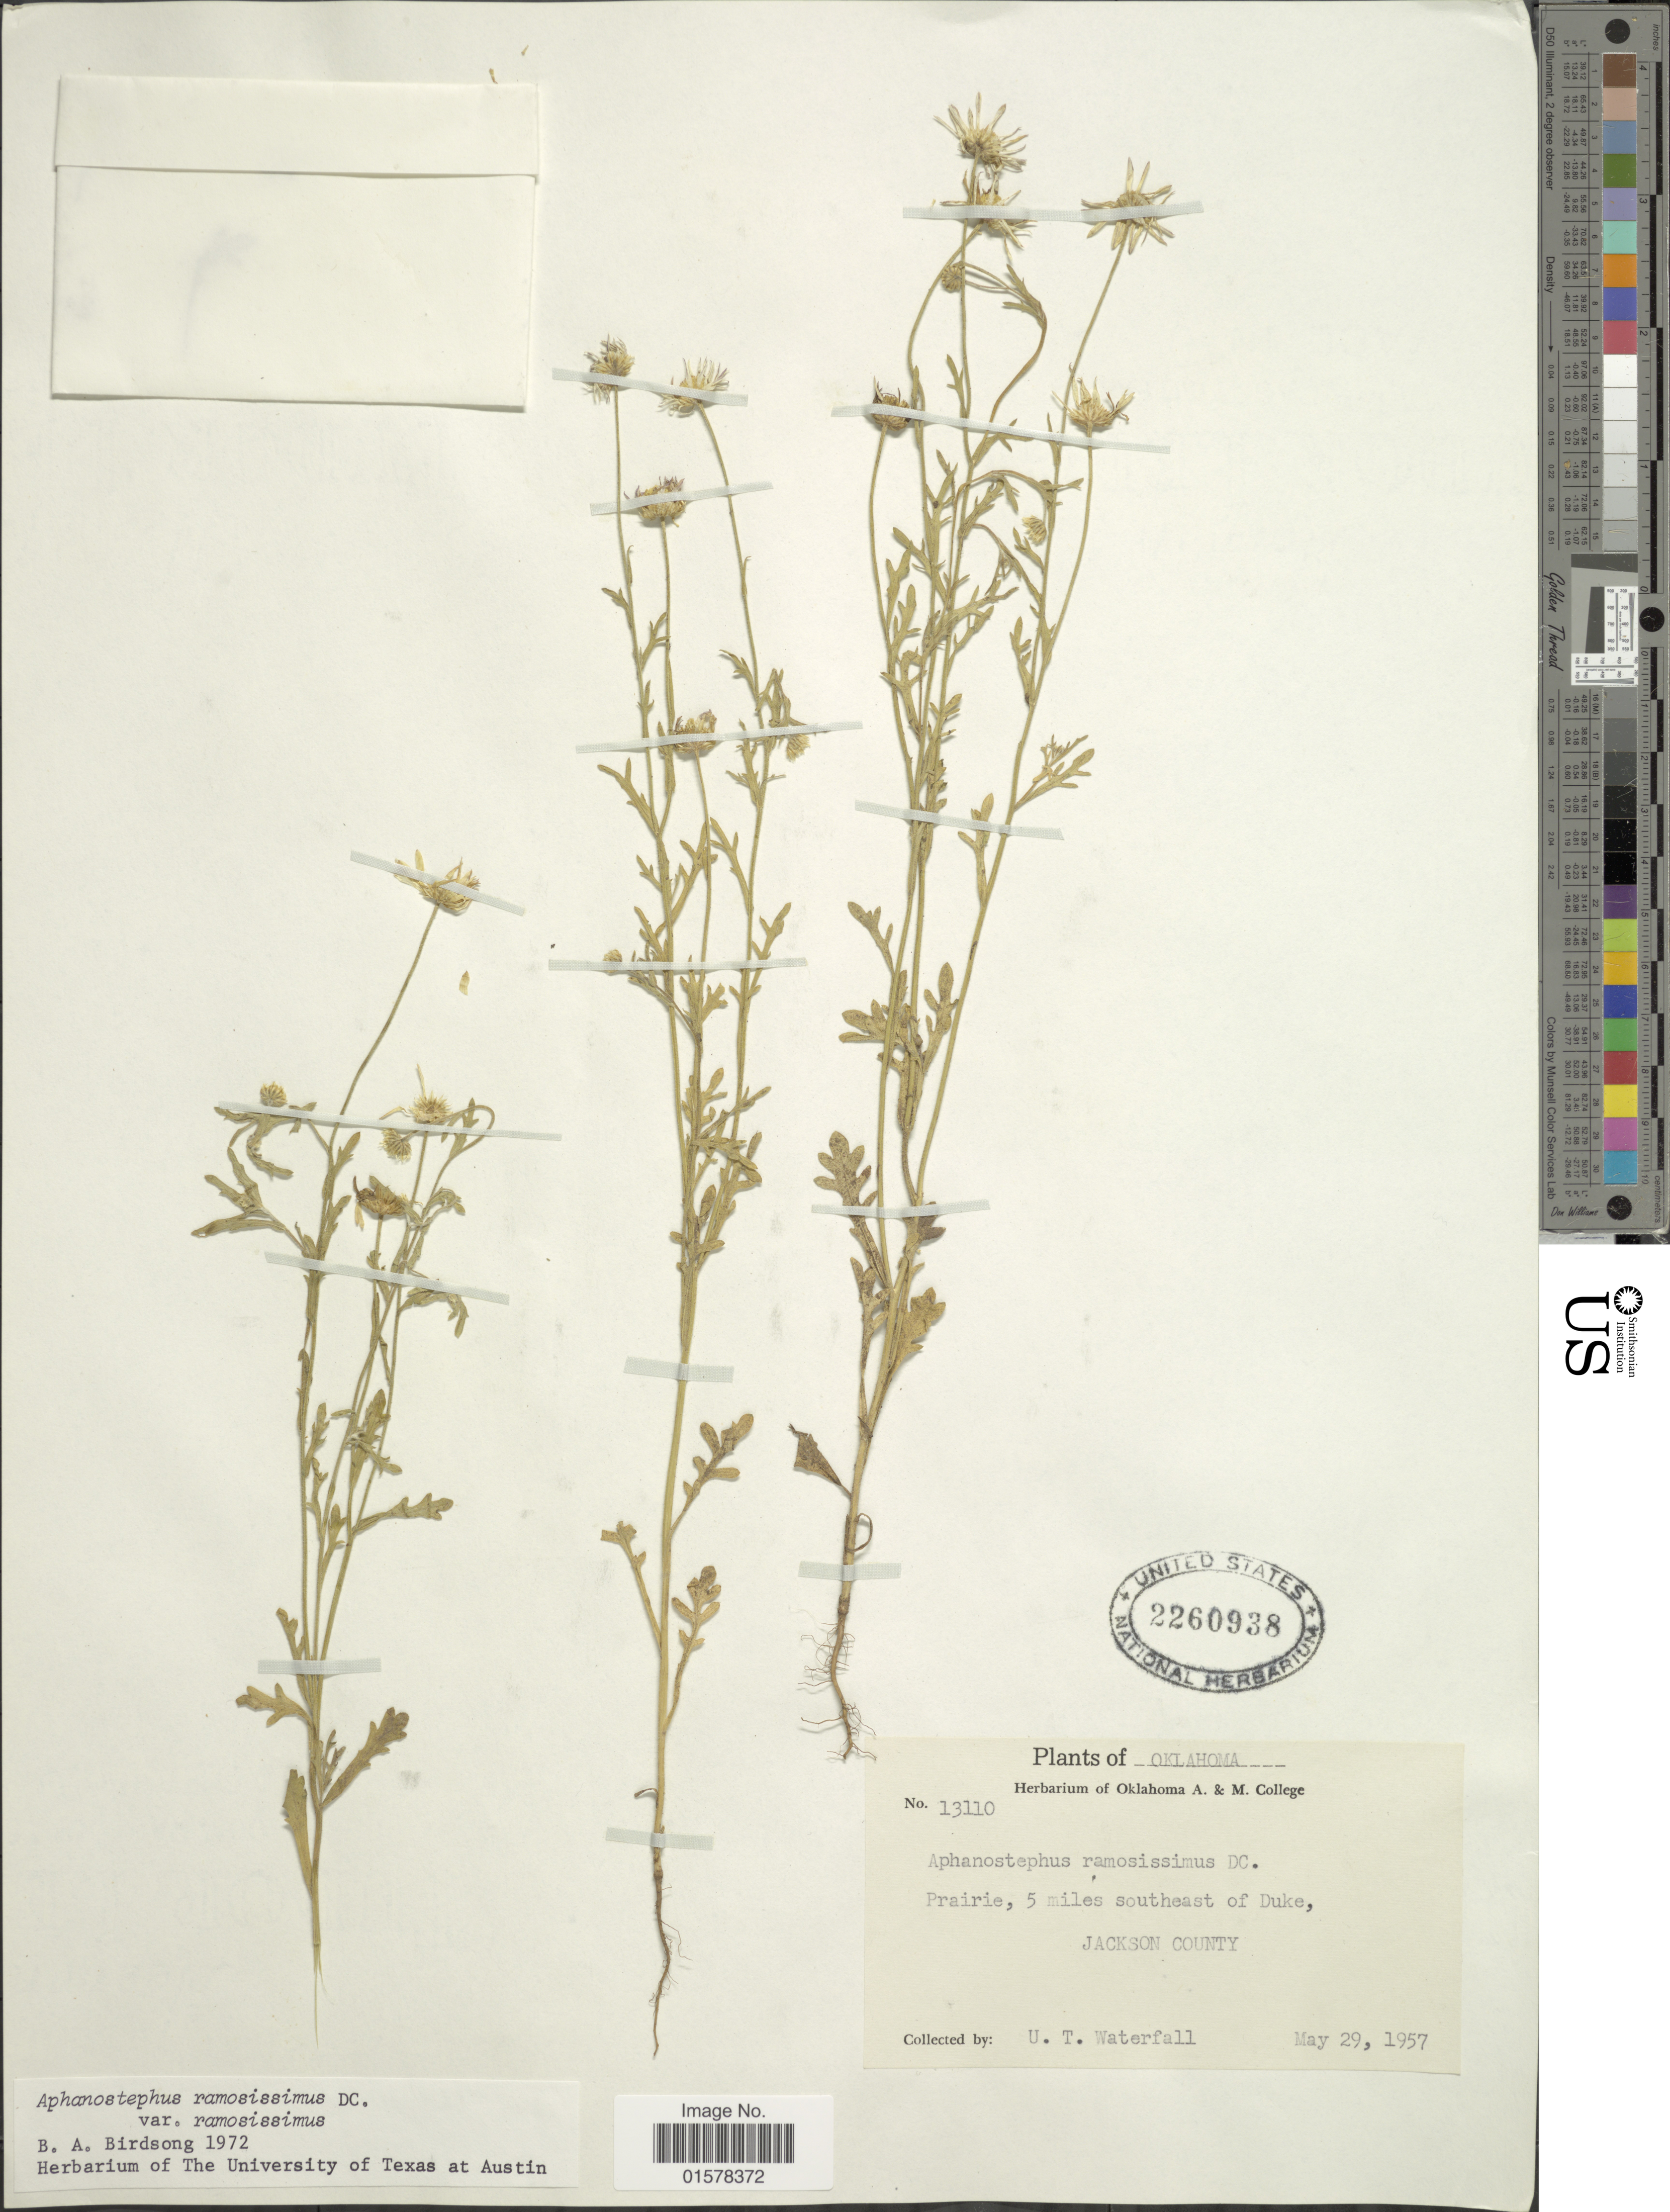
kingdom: Plantae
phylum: Tracheophyta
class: Magnoliopsida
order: Asterales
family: Asteraceae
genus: Aphanostephus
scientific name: Aphanostephus skirrhobasis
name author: (DC.) Trel. ex Coville & Branner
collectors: U. T. Waterfall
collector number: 13110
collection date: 1957-05-29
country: United States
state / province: Oklahoma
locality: Prairie, 5 miles southeast of Duke, Jackson County, Oklahoma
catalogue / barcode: US 2260938